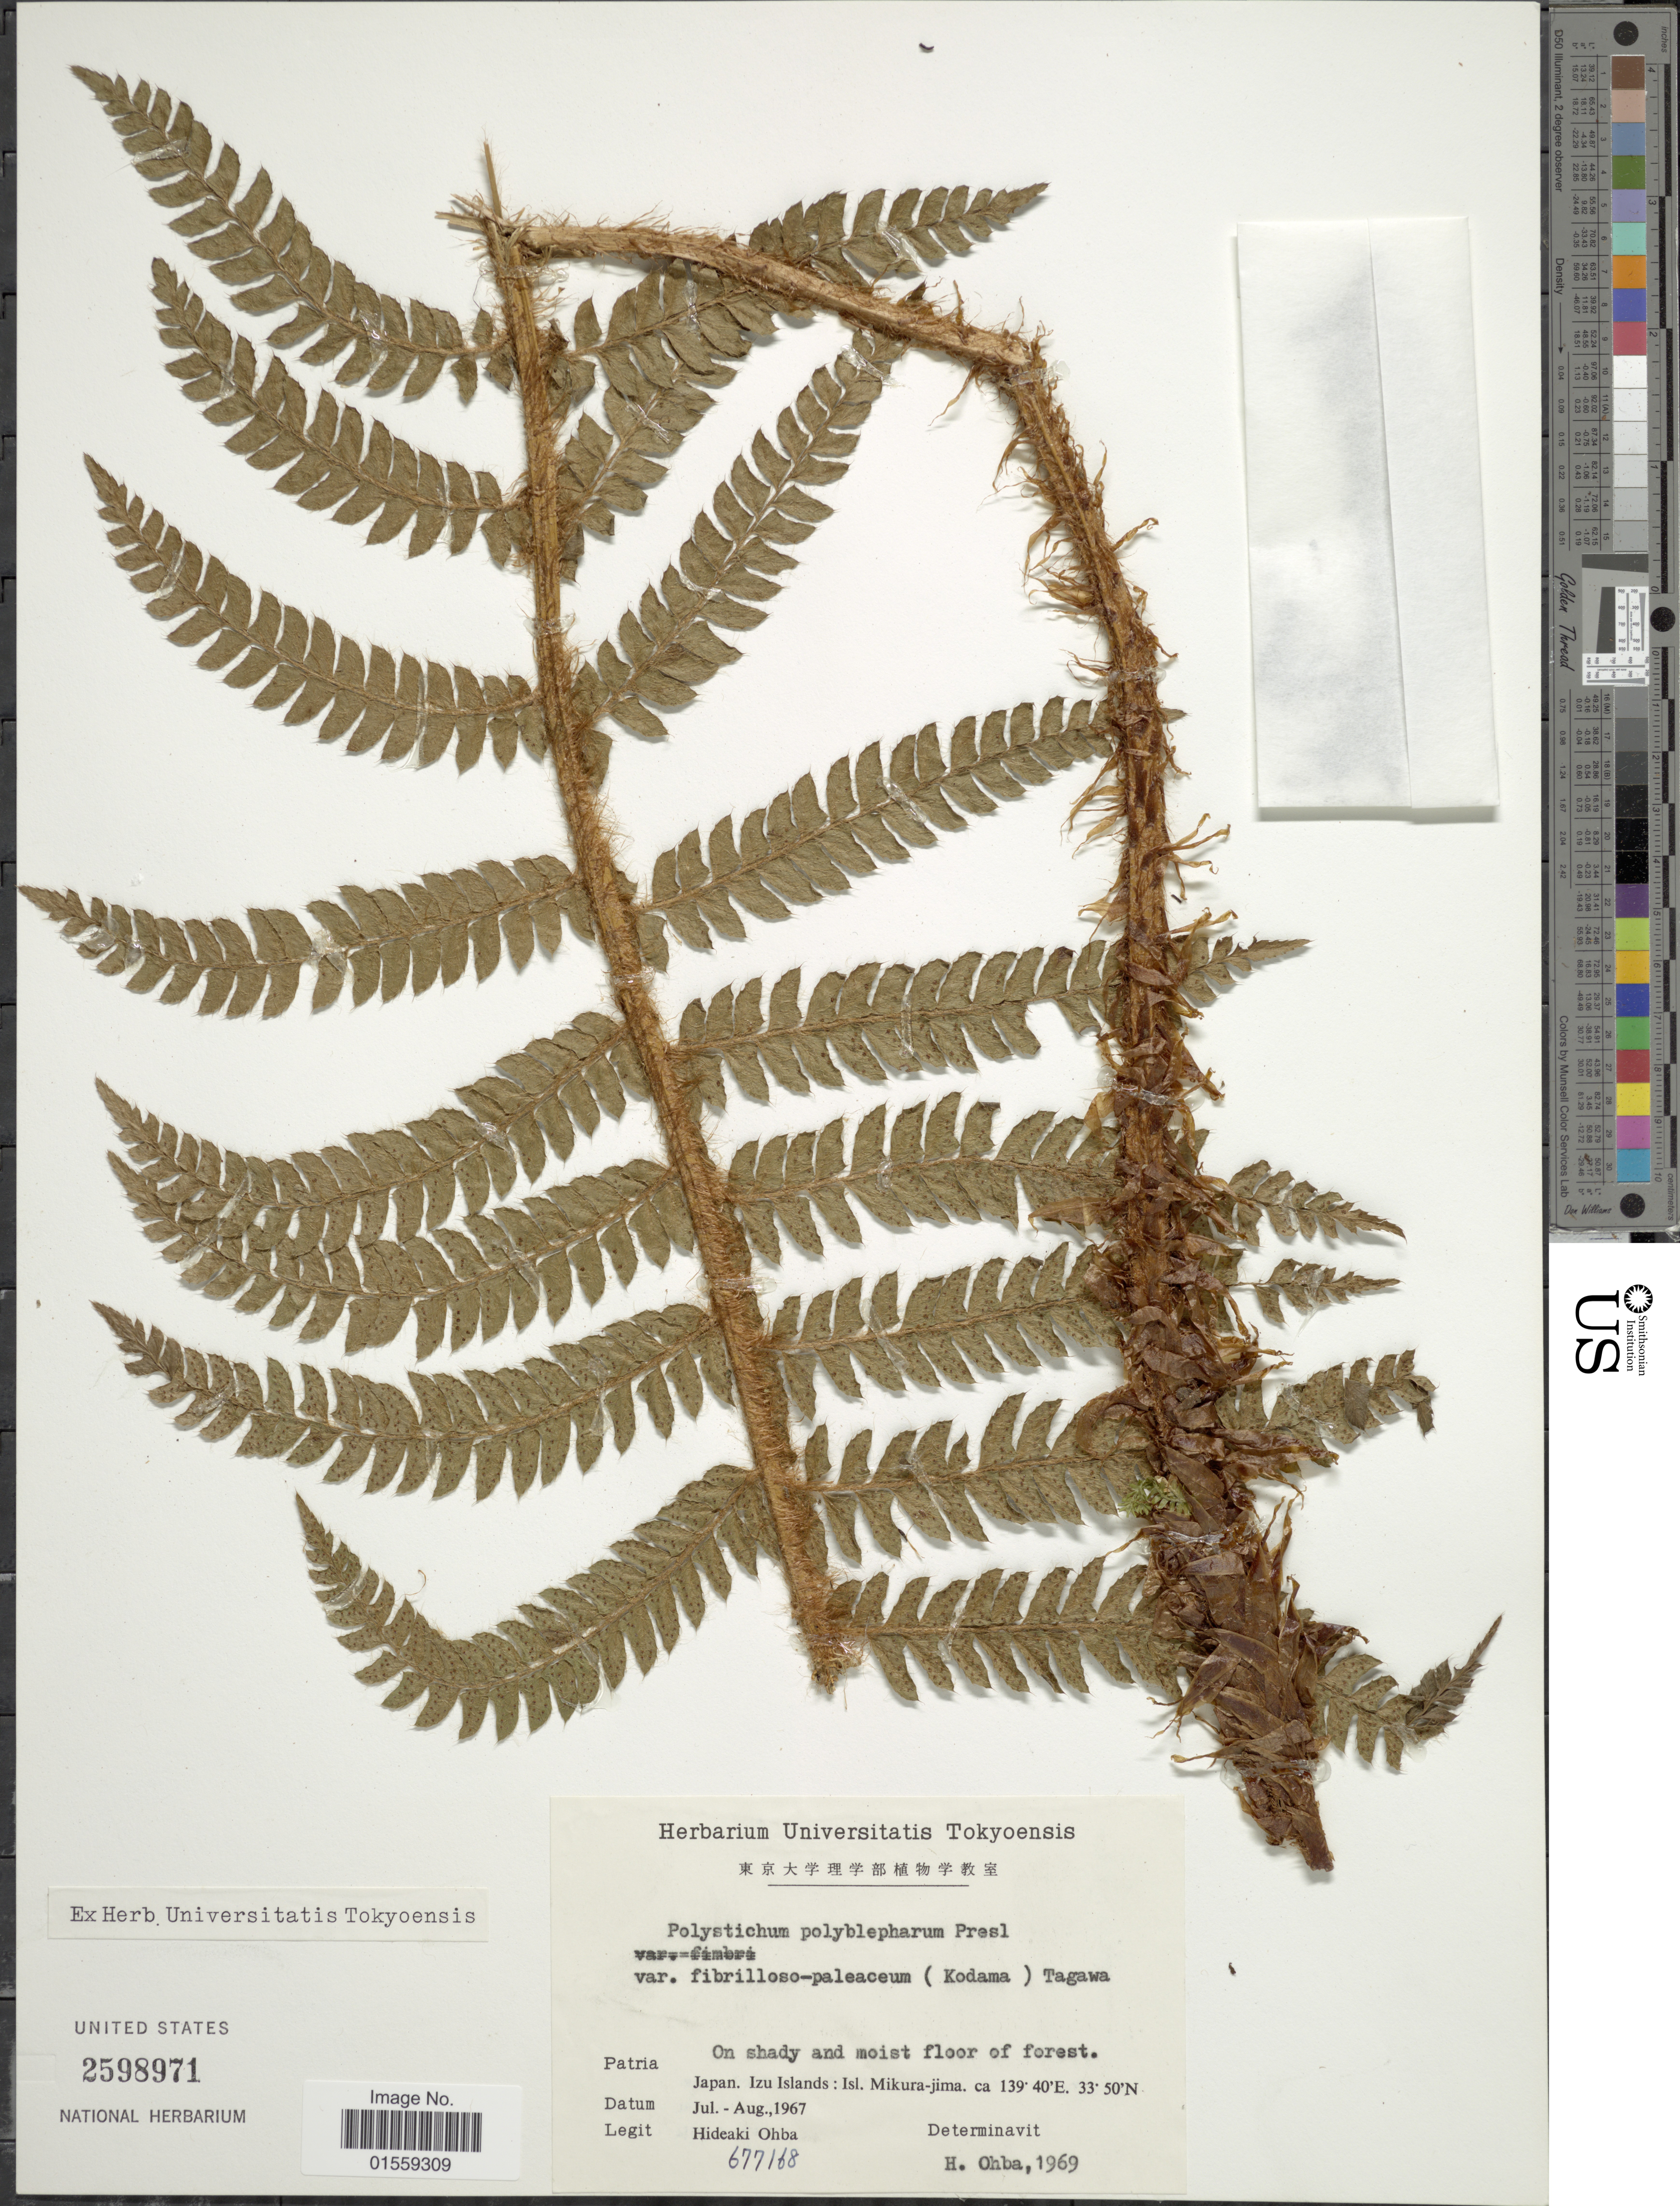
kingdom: Plantae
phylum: Tracheophyta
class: Polypodiopsida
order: Polypodiales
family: Dryopteridaceae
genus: Polystichum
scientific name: Polystichum polyblepharum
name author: (Roemer ex Kunze) C. Presl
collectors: H. Ohba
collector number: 677168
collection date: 1967-07/1967-08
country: Japan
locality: Izu Islands:Isl. Mikura-jima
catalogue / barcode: US 2598971